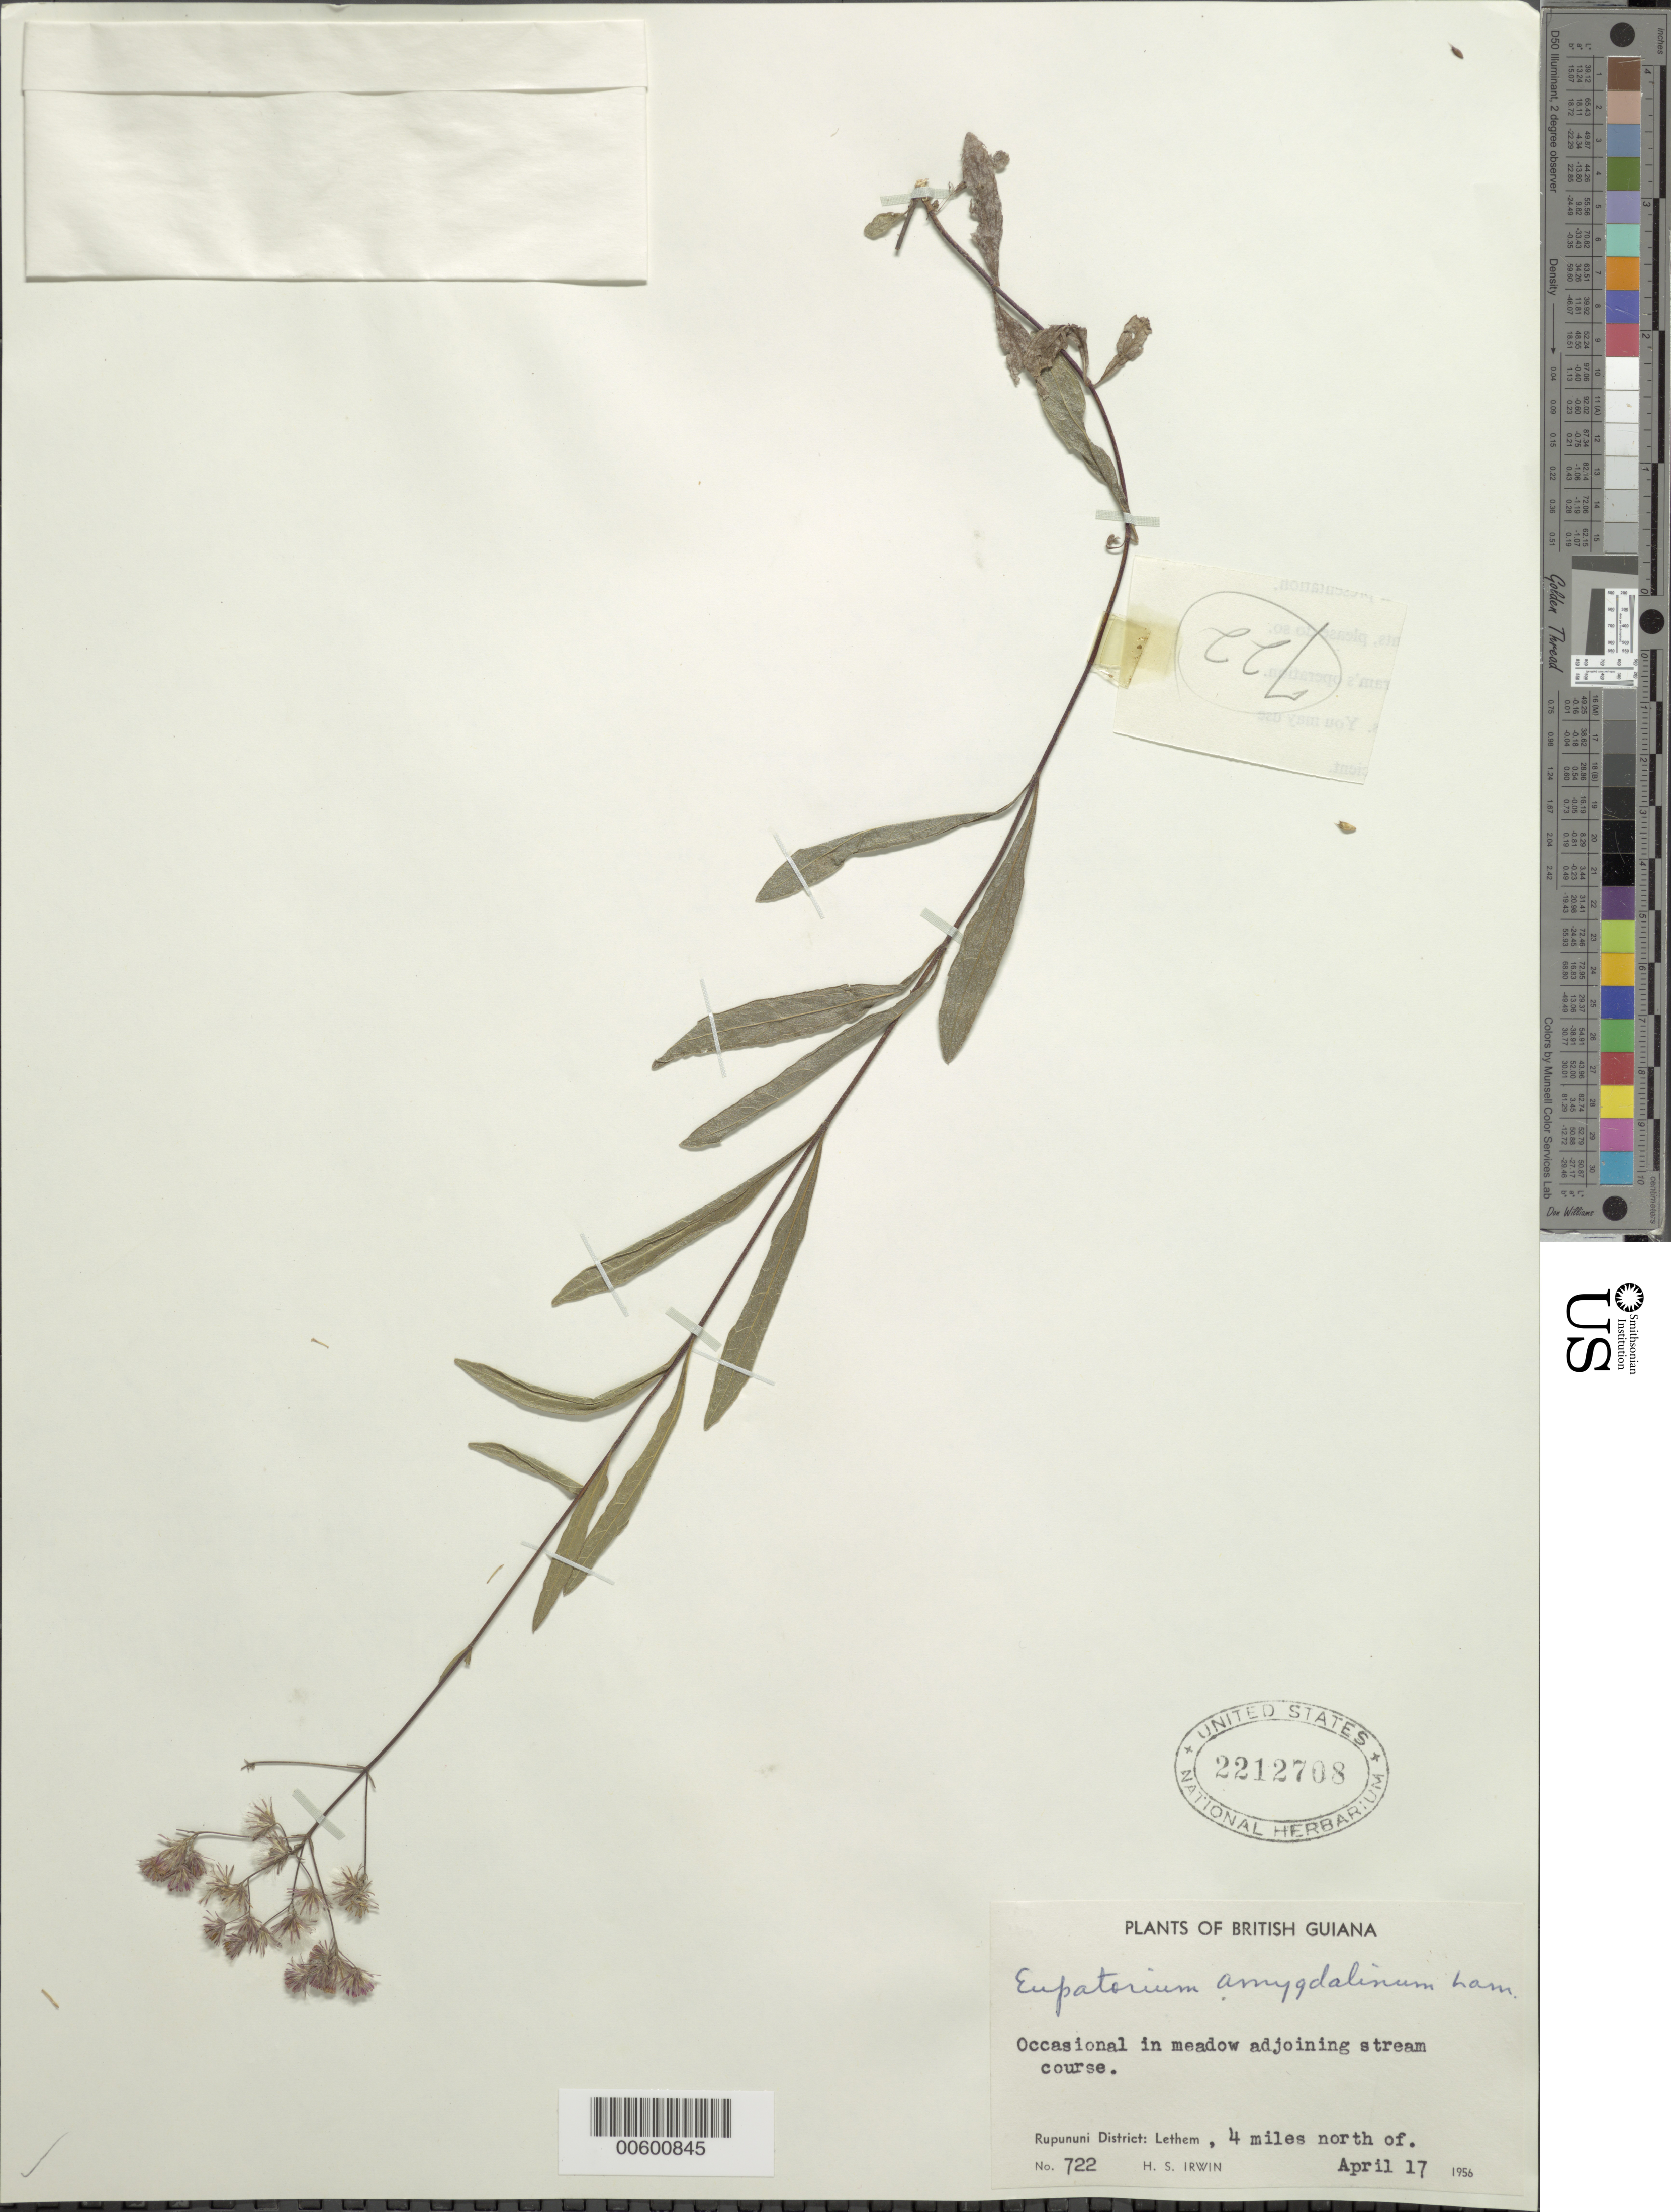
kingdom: Plantae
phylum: Tracheophyta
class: Magnoliopsida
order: Asterales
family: Asteraceae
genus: Ayapana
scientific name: Ayapana amygdalina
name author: (Lam.) R.M. King & H. Rob.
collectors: H. Irwin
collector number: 722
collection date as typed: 17-Apr-56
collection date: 1956-04-17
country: Guyana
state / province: U. Takutu-U. Essequibo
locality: Rupununi Dist., 4 mi. N of Lethem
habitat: Meadow adjoining stream course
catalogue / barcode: US 2212708